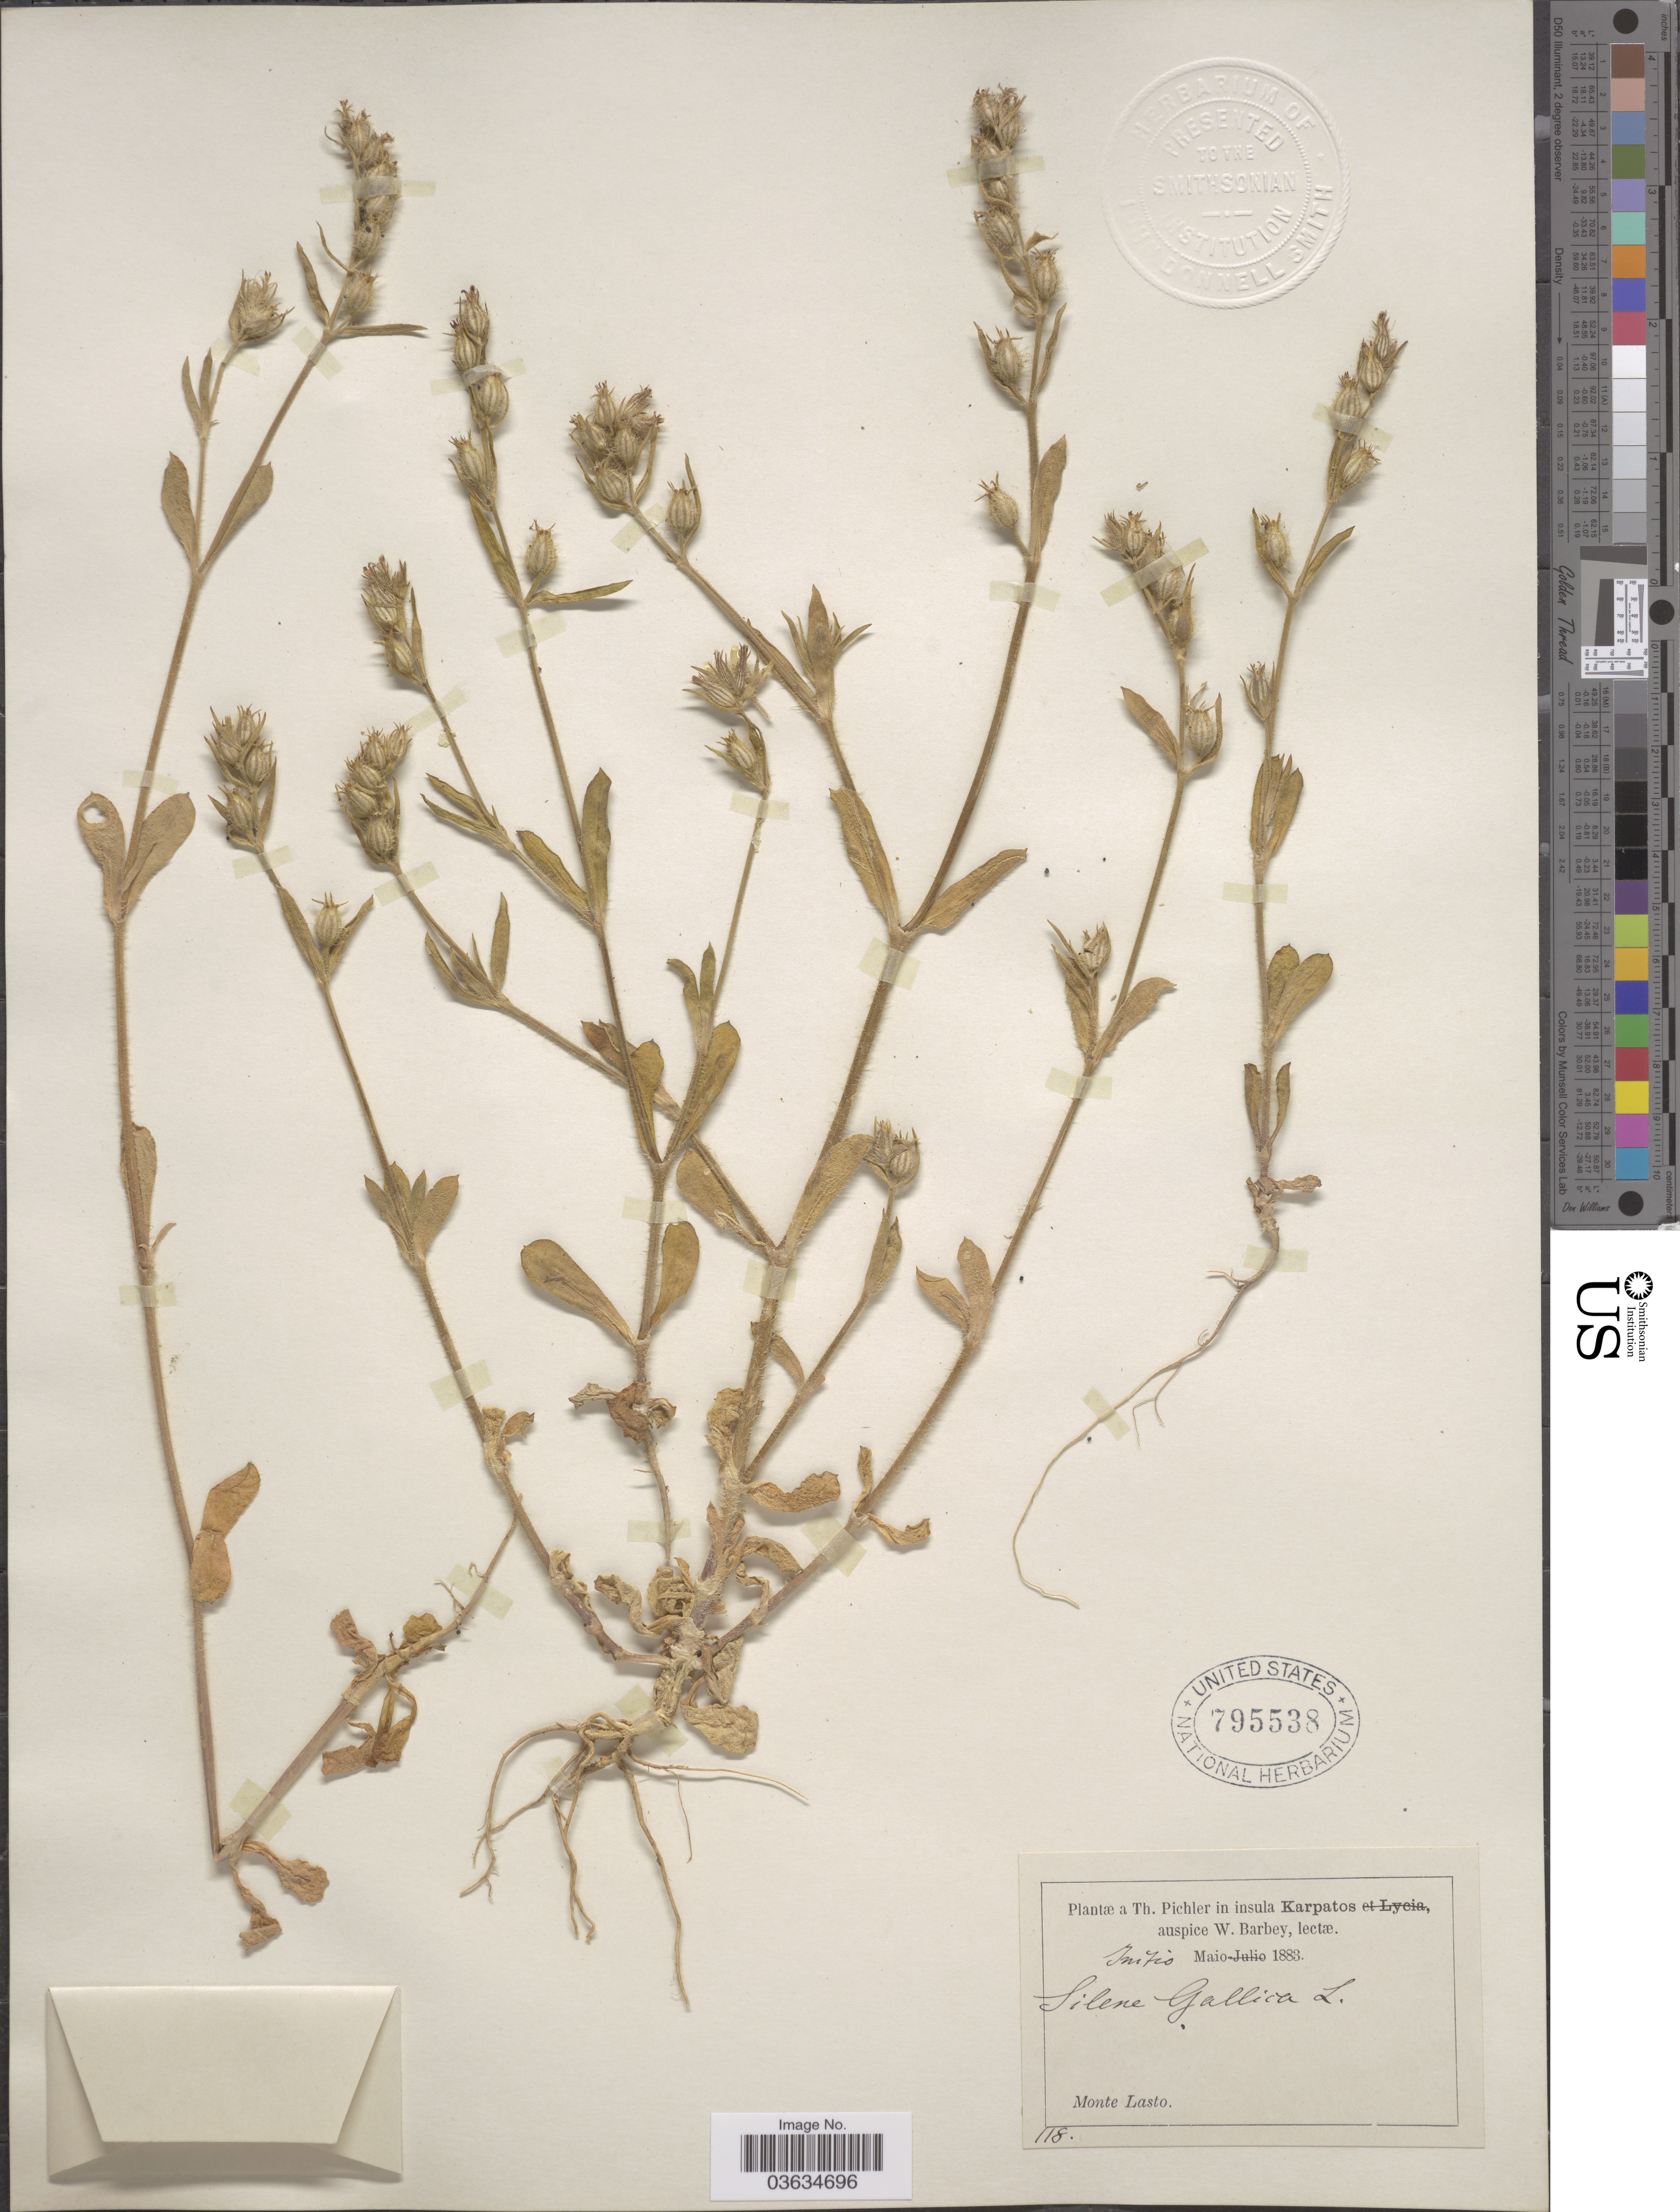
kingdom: Plantae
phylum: Tracheophyta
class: Magnoliopsida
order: Caryophyllales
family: Caryophyllaceae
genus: Silene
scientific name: Silene gallica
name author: L.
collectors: T. Pichler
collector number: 118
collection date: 1883-05/1883-06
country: Greece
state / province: South Aegean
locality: In insula Karpatos. Monte Lasto.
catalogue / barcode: US 795538